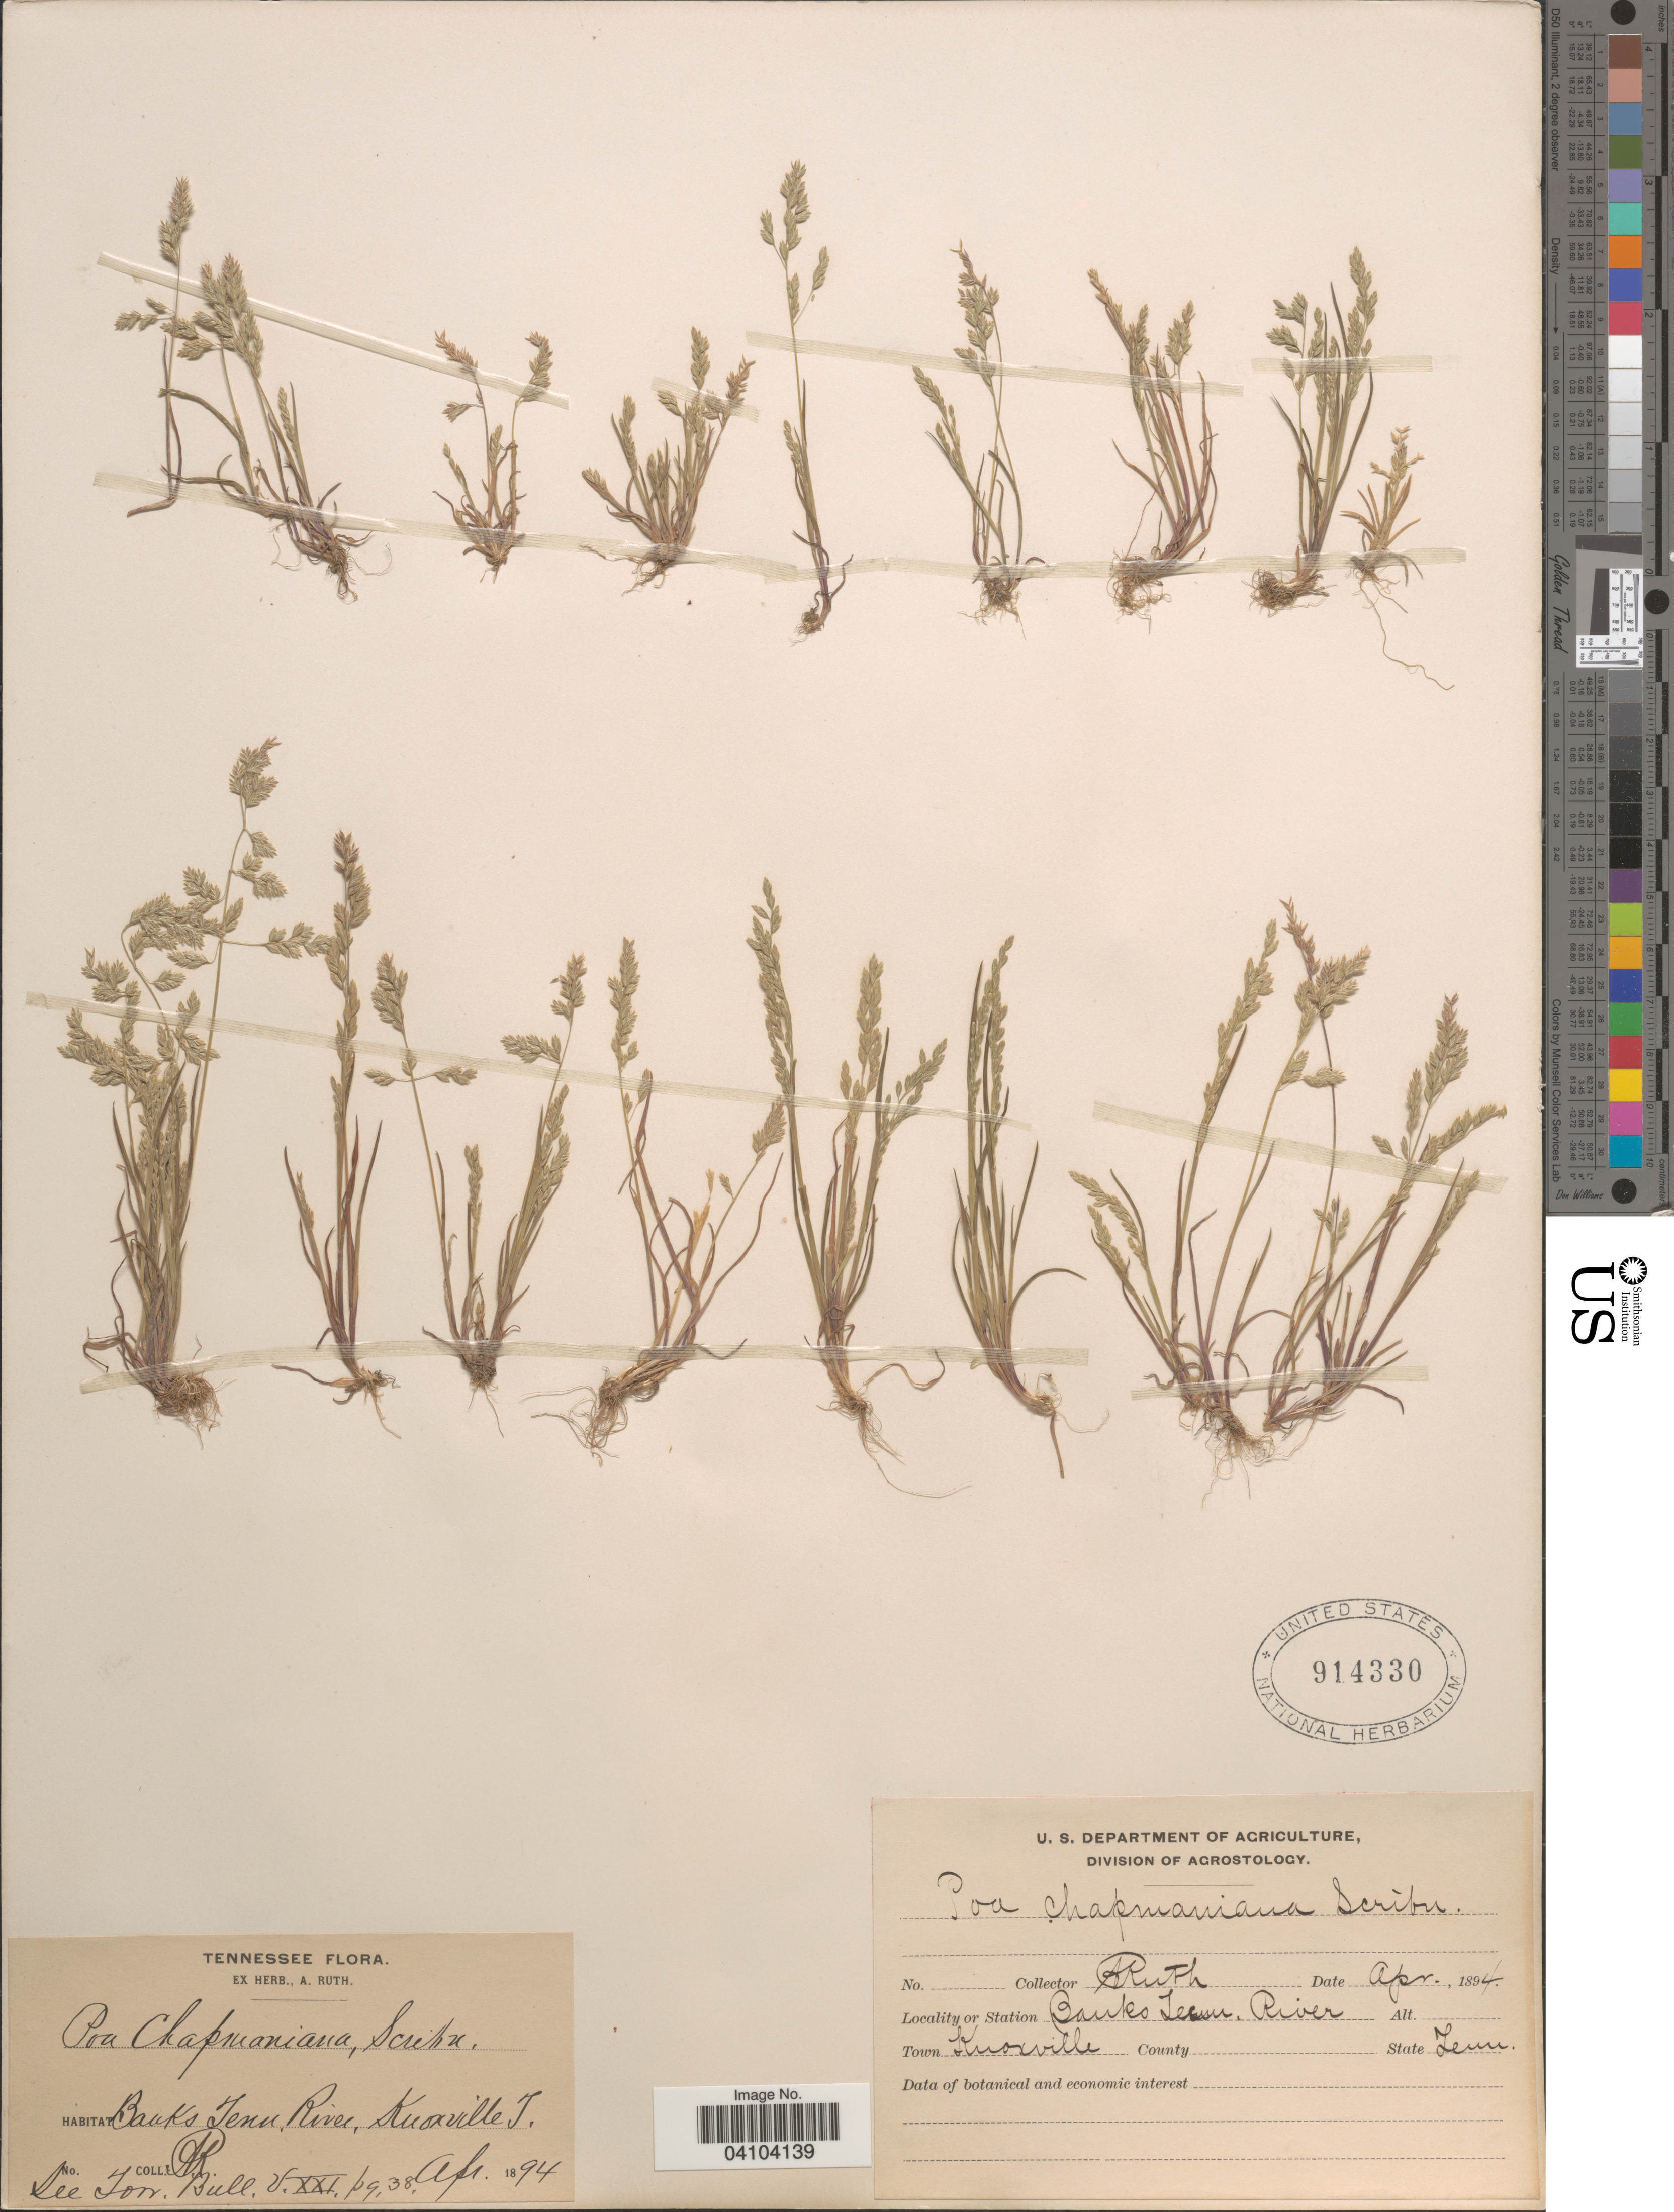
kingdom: Plantae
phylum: Tracheophyta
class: Liliopsida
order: Poales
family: Poaceae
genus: Poa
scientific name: Poa chapmaniana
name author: Scribn.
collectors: A. Ruth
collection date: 1894-04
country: United States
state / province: Tennessee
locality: Banks Tenn. River, Knoxville T.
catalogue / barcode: US 914330